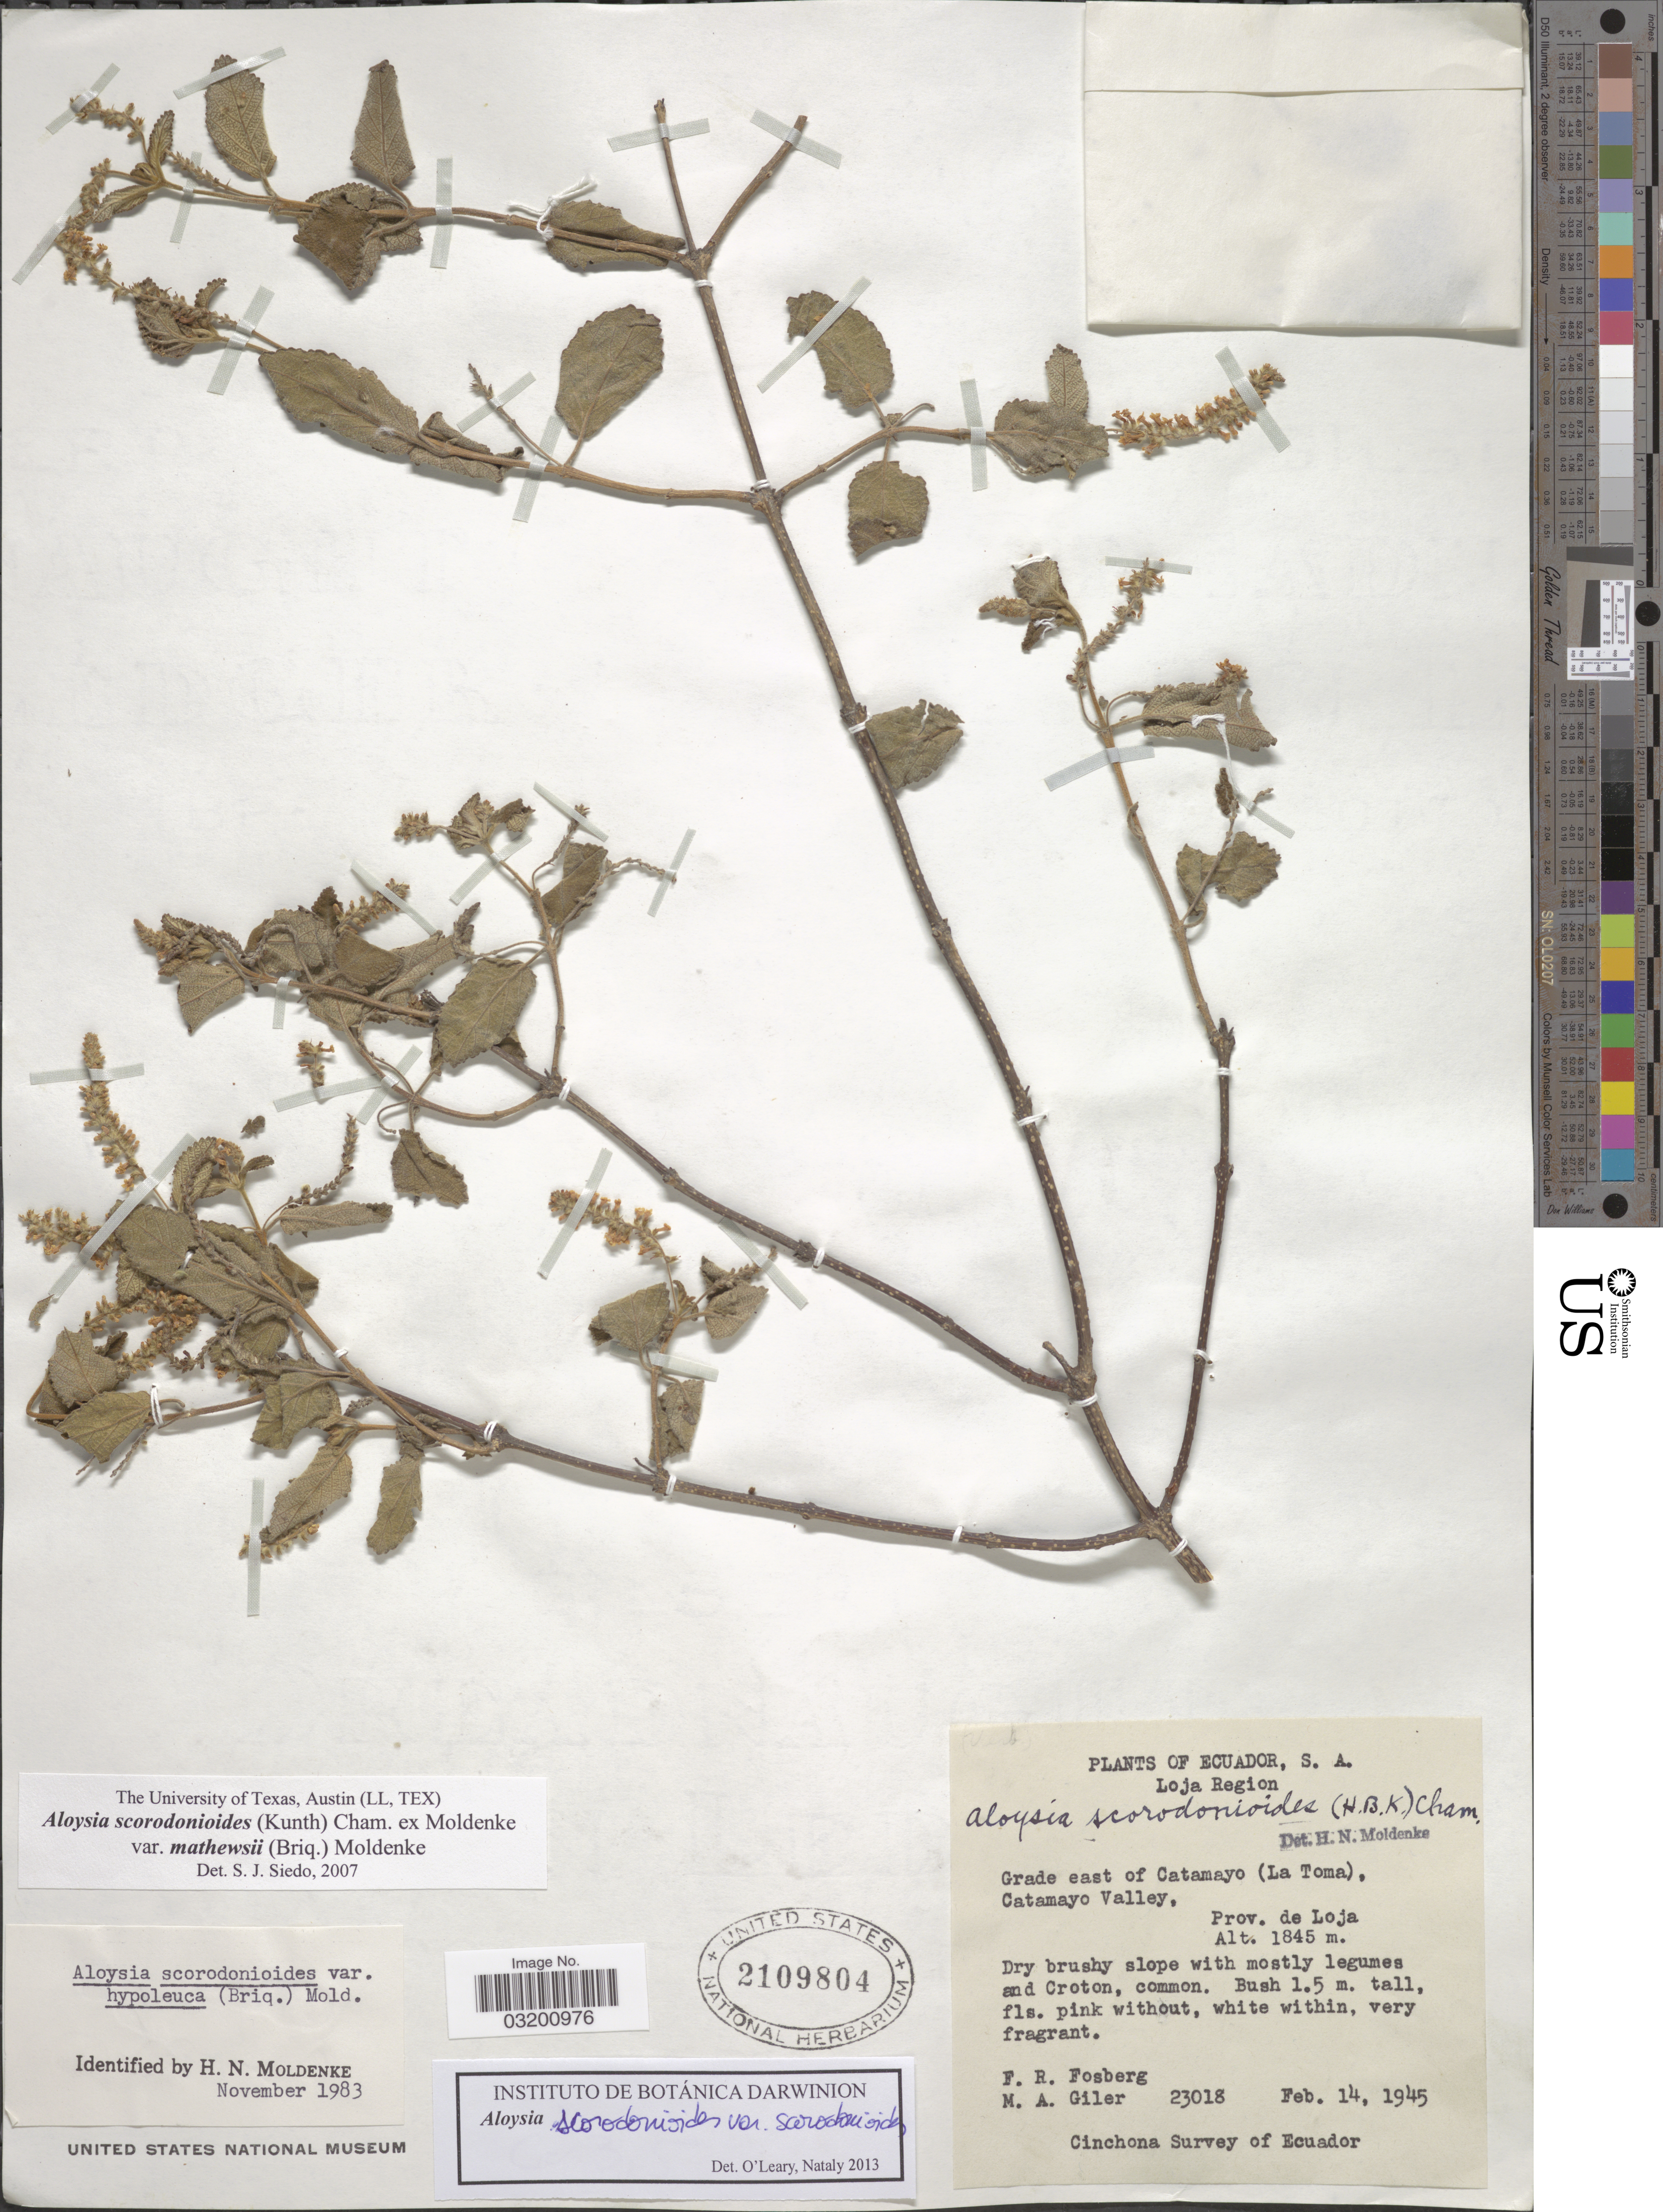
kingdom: Plantae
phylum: Tracheophyta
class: Magnoliopsida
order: Lamiales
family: Verbenaceae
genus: Aloysia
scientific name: Aloysia scorodonioides var. scorodonioides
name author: (Kunth) Cham.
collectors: F. R. Fosberg & M. Giler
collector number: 23018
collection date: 1945-02-14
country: Ecuador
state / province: Loja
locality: Loja Region, Grade east of Catamayo (La Toma), Catamayo Valley, Prov. de Loja.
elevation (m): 1845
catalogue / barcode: US 2109804